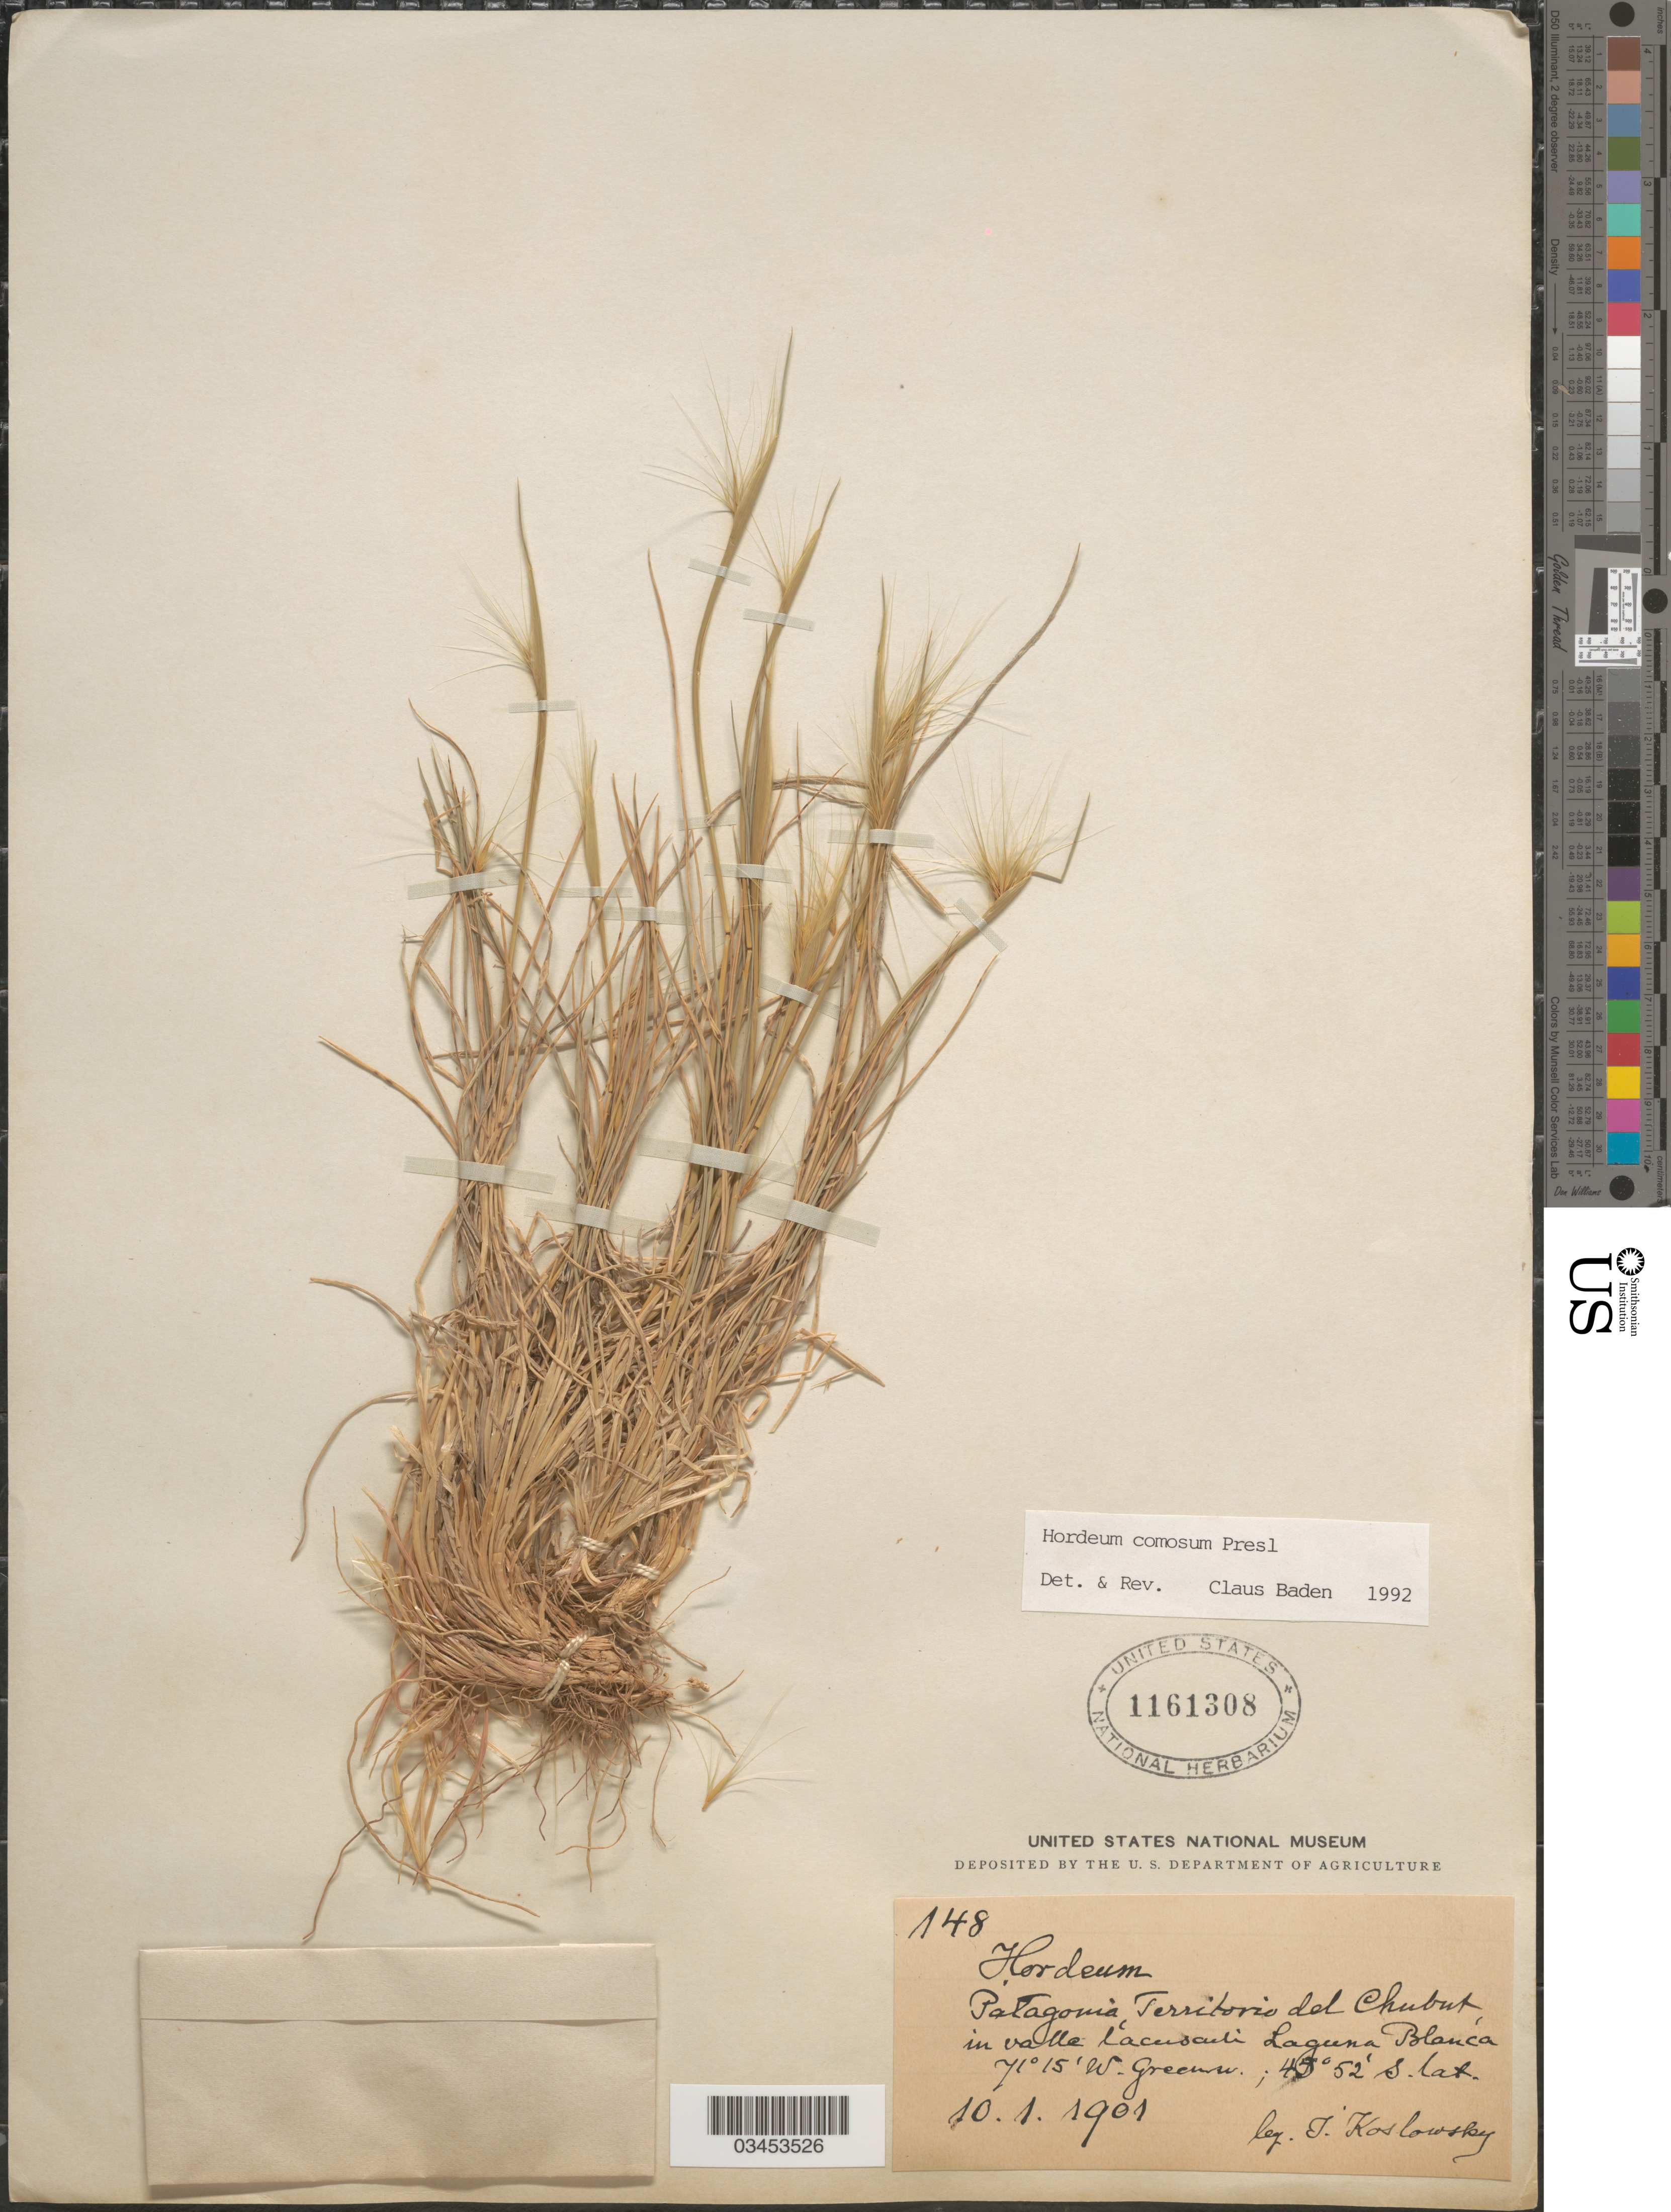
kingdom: Plantae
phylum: Tracheophyta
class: Liliopsida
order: Poales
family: Poaceae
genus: Hordeum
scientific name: Hordeum comosum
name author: J. Presl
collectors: J. Koslowsky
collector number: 148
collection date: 1901-01-10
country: Argentina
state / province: Chubut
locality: Patagonia, Territorio del Chubut, in valle lacusculi. Laguna Blancá.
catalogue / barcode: US 1161308